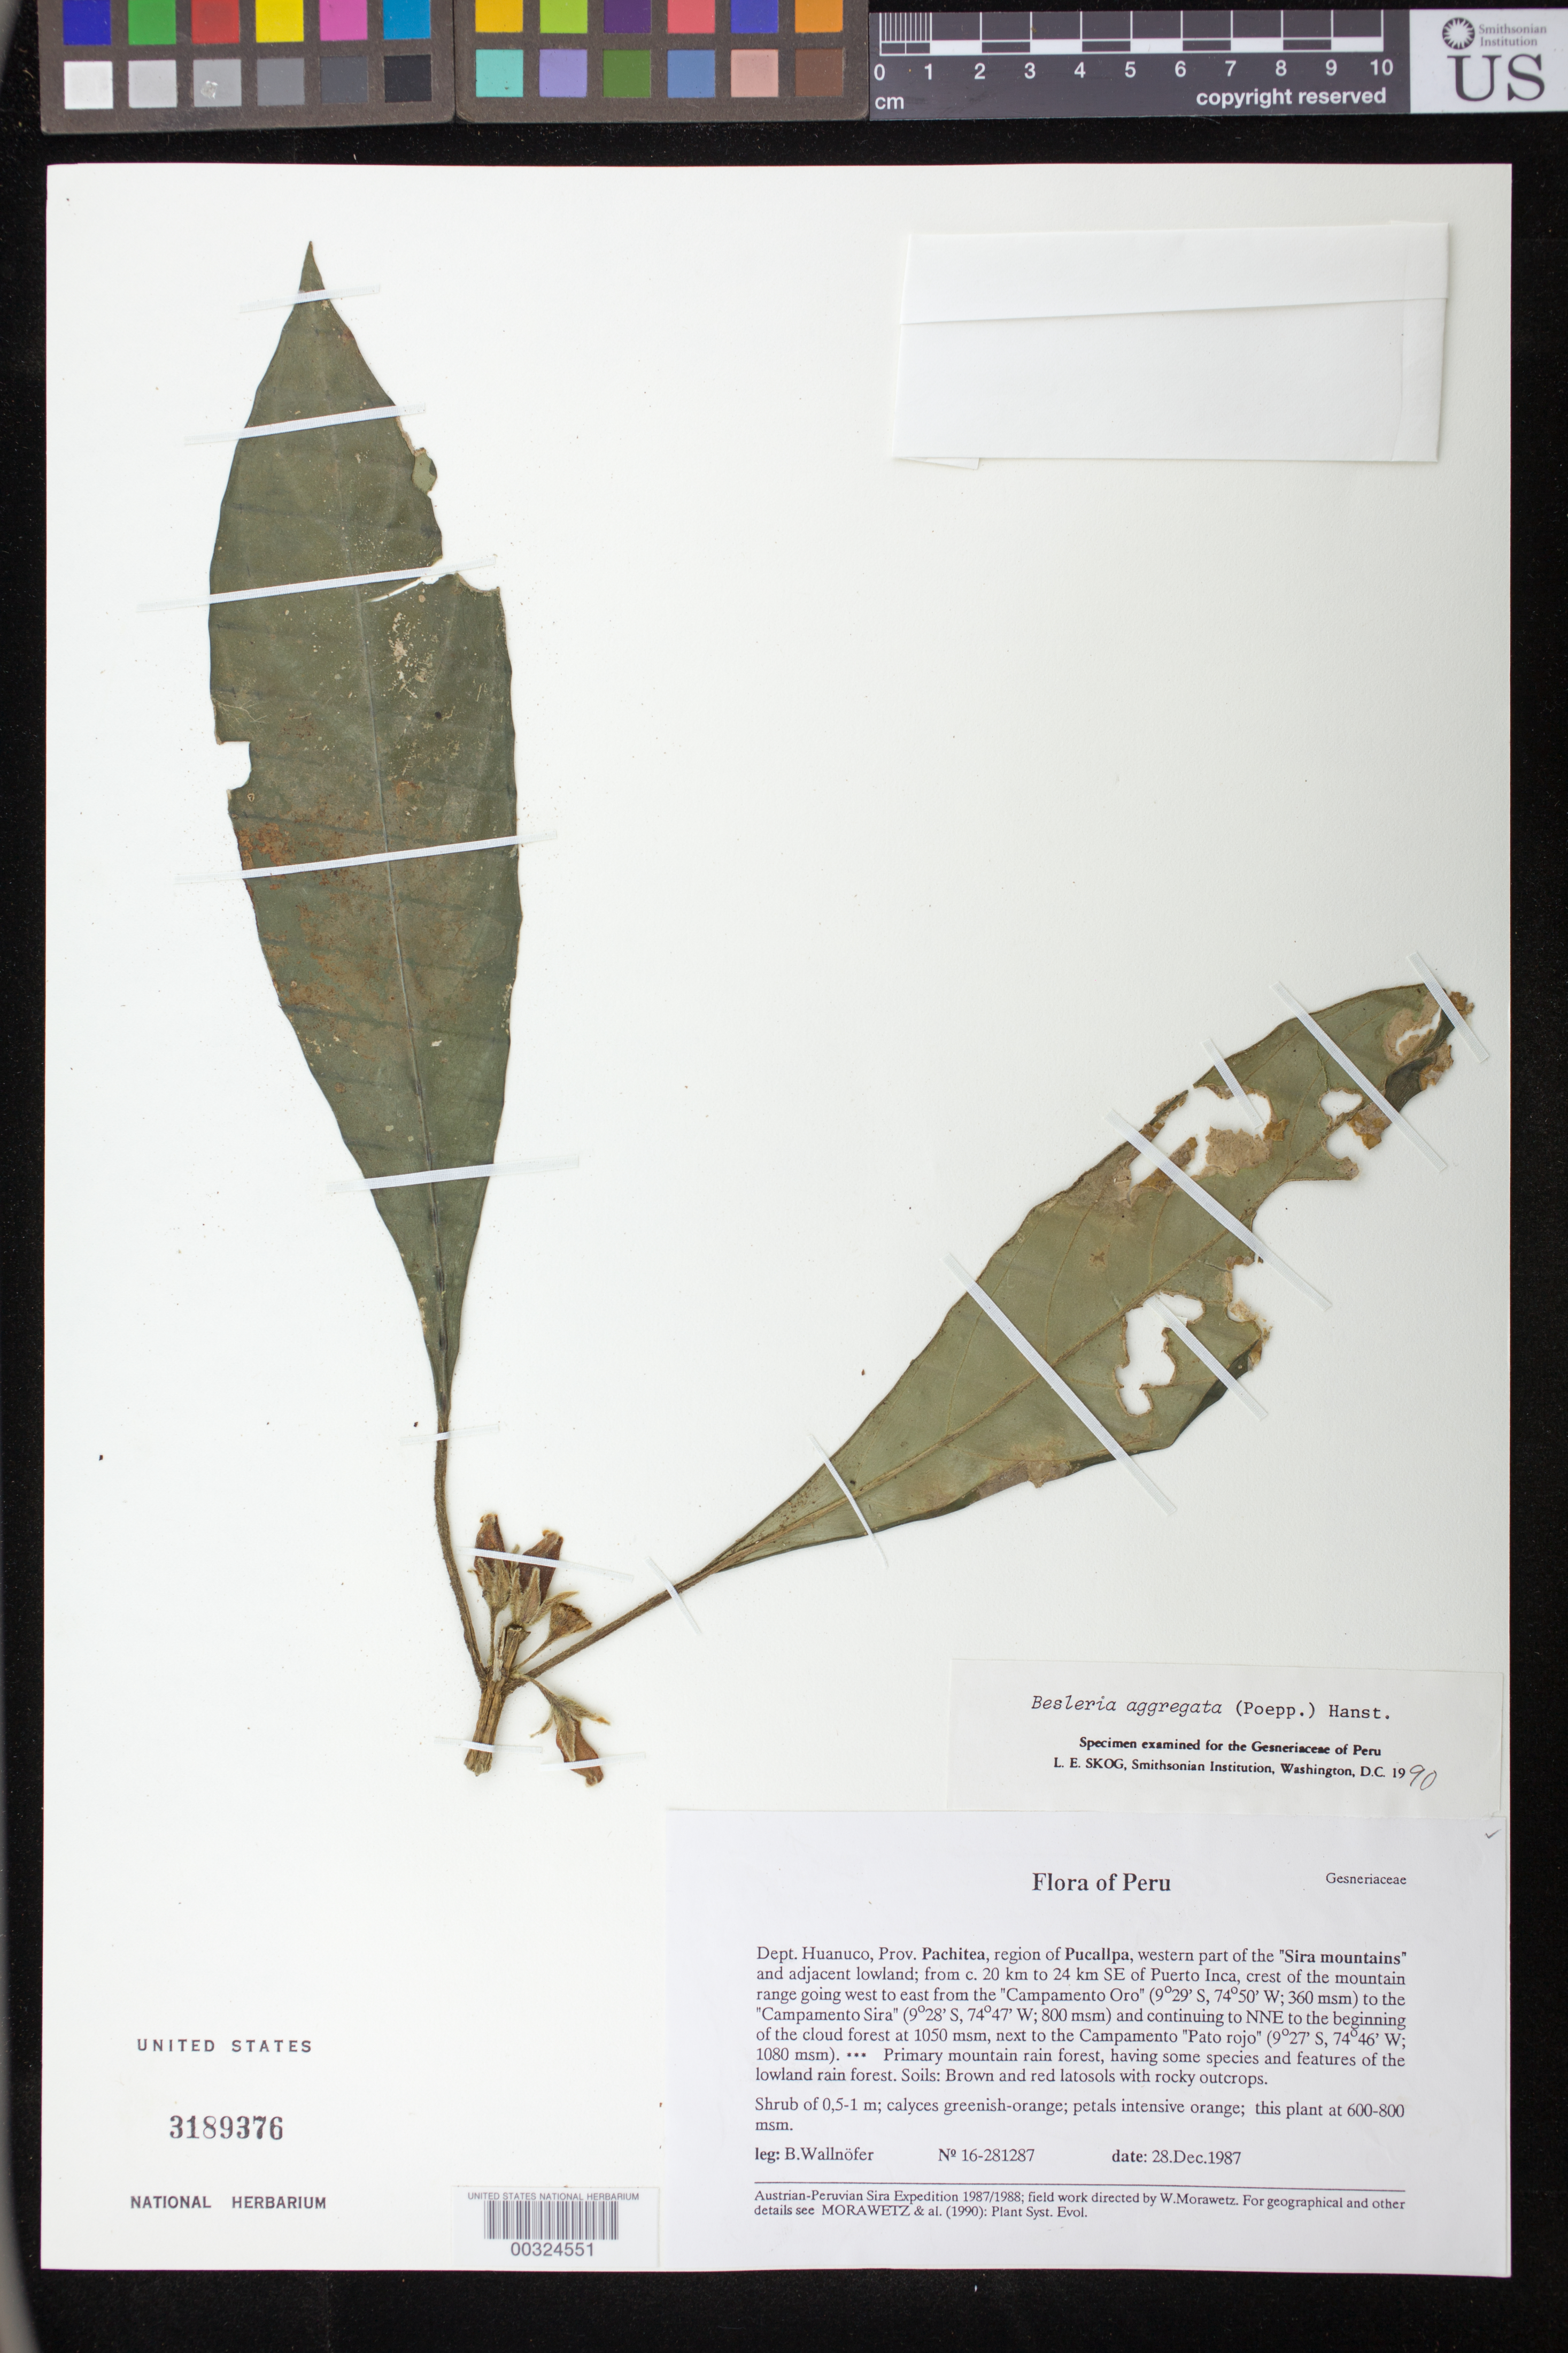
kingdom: Plantae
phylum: Tracheophyta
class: Magnoliopsida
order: Lamiales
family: Gesneriaceae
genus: Besleria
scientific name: Besleria aggregata var. aggregata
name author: (Mart.) Hanst.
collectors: B. Wallnöfer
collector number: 16- 281287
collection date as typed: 28 Dec 1987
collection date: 1987-12-28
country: Peru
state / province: Huánuco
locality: Prov. Pachitea; region of Pucallpa, western part of the "Sira Mountains" and adjacent lowland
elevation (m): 600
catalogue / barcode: US 3189376